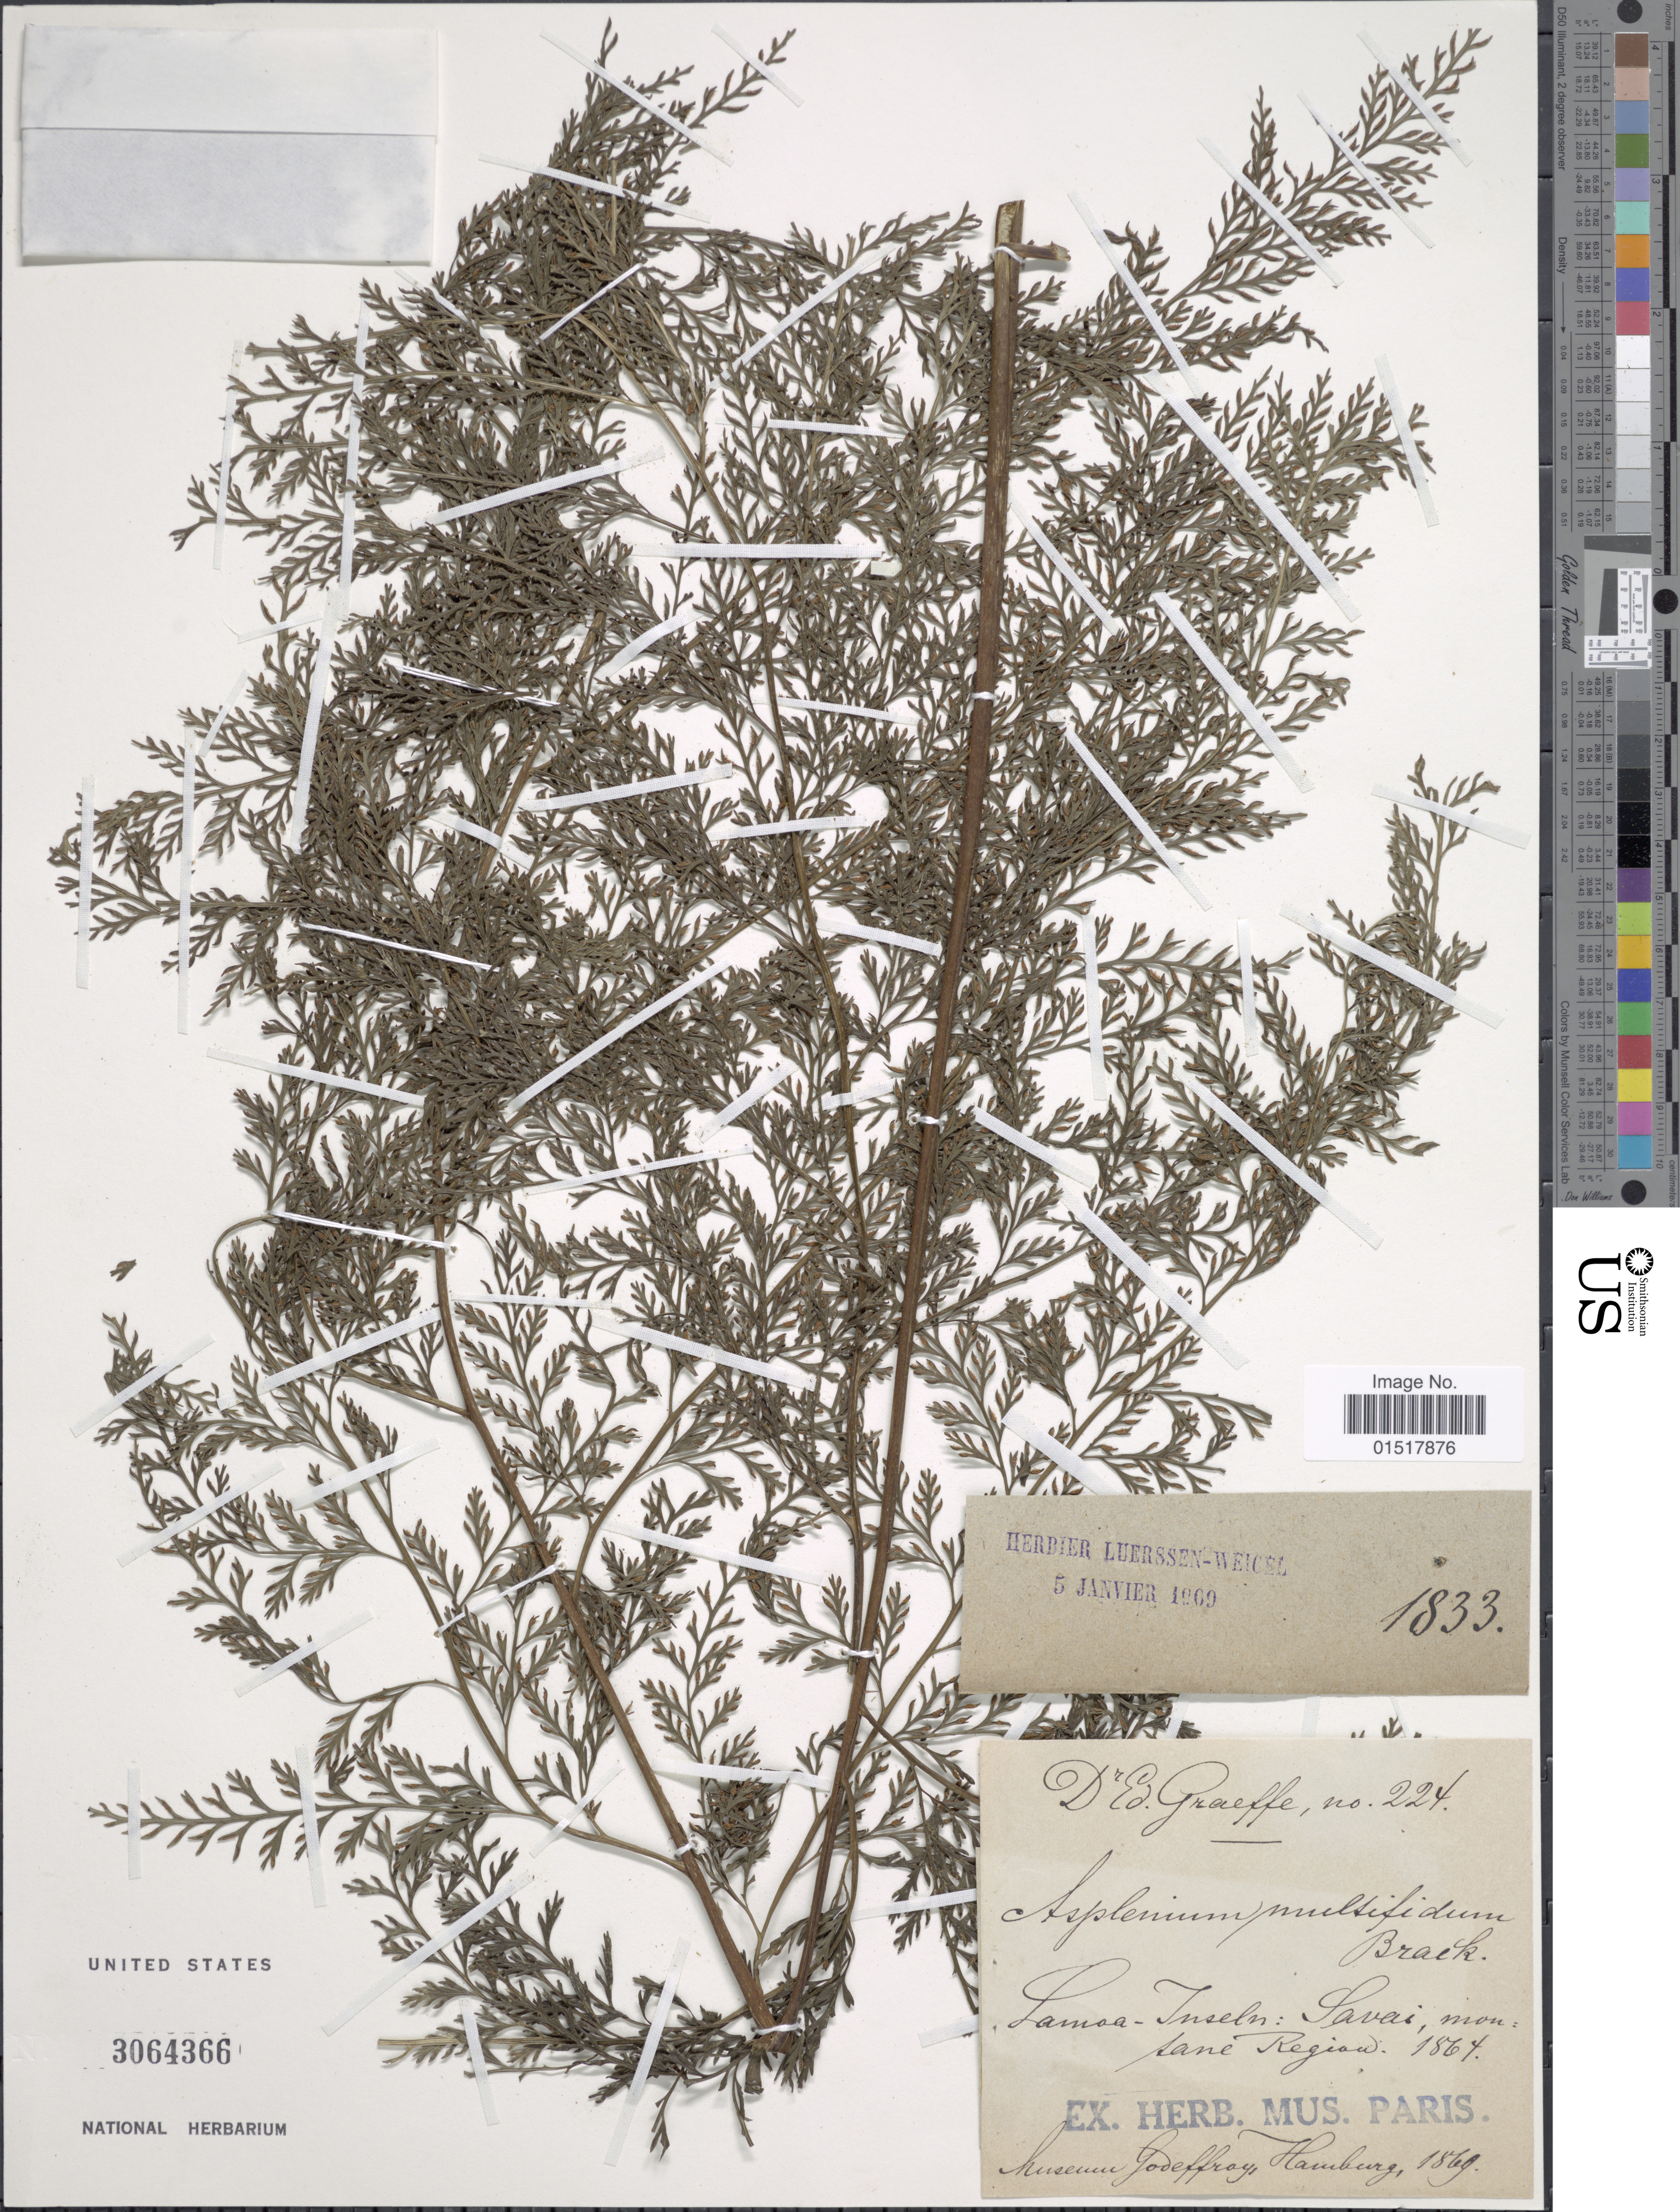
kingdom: Plantae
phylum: Tracheophyta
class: Polypodiopsida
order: Polypodiales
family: Aspleniaceae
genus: Asplenium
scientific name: Asplenium multifidum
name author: Brack. in Wilkes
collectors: E. Graeffe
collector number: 224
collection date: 1864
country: Samoa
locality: Samoa-Inseln: Savei, montane Region.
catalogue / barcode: US 3064366